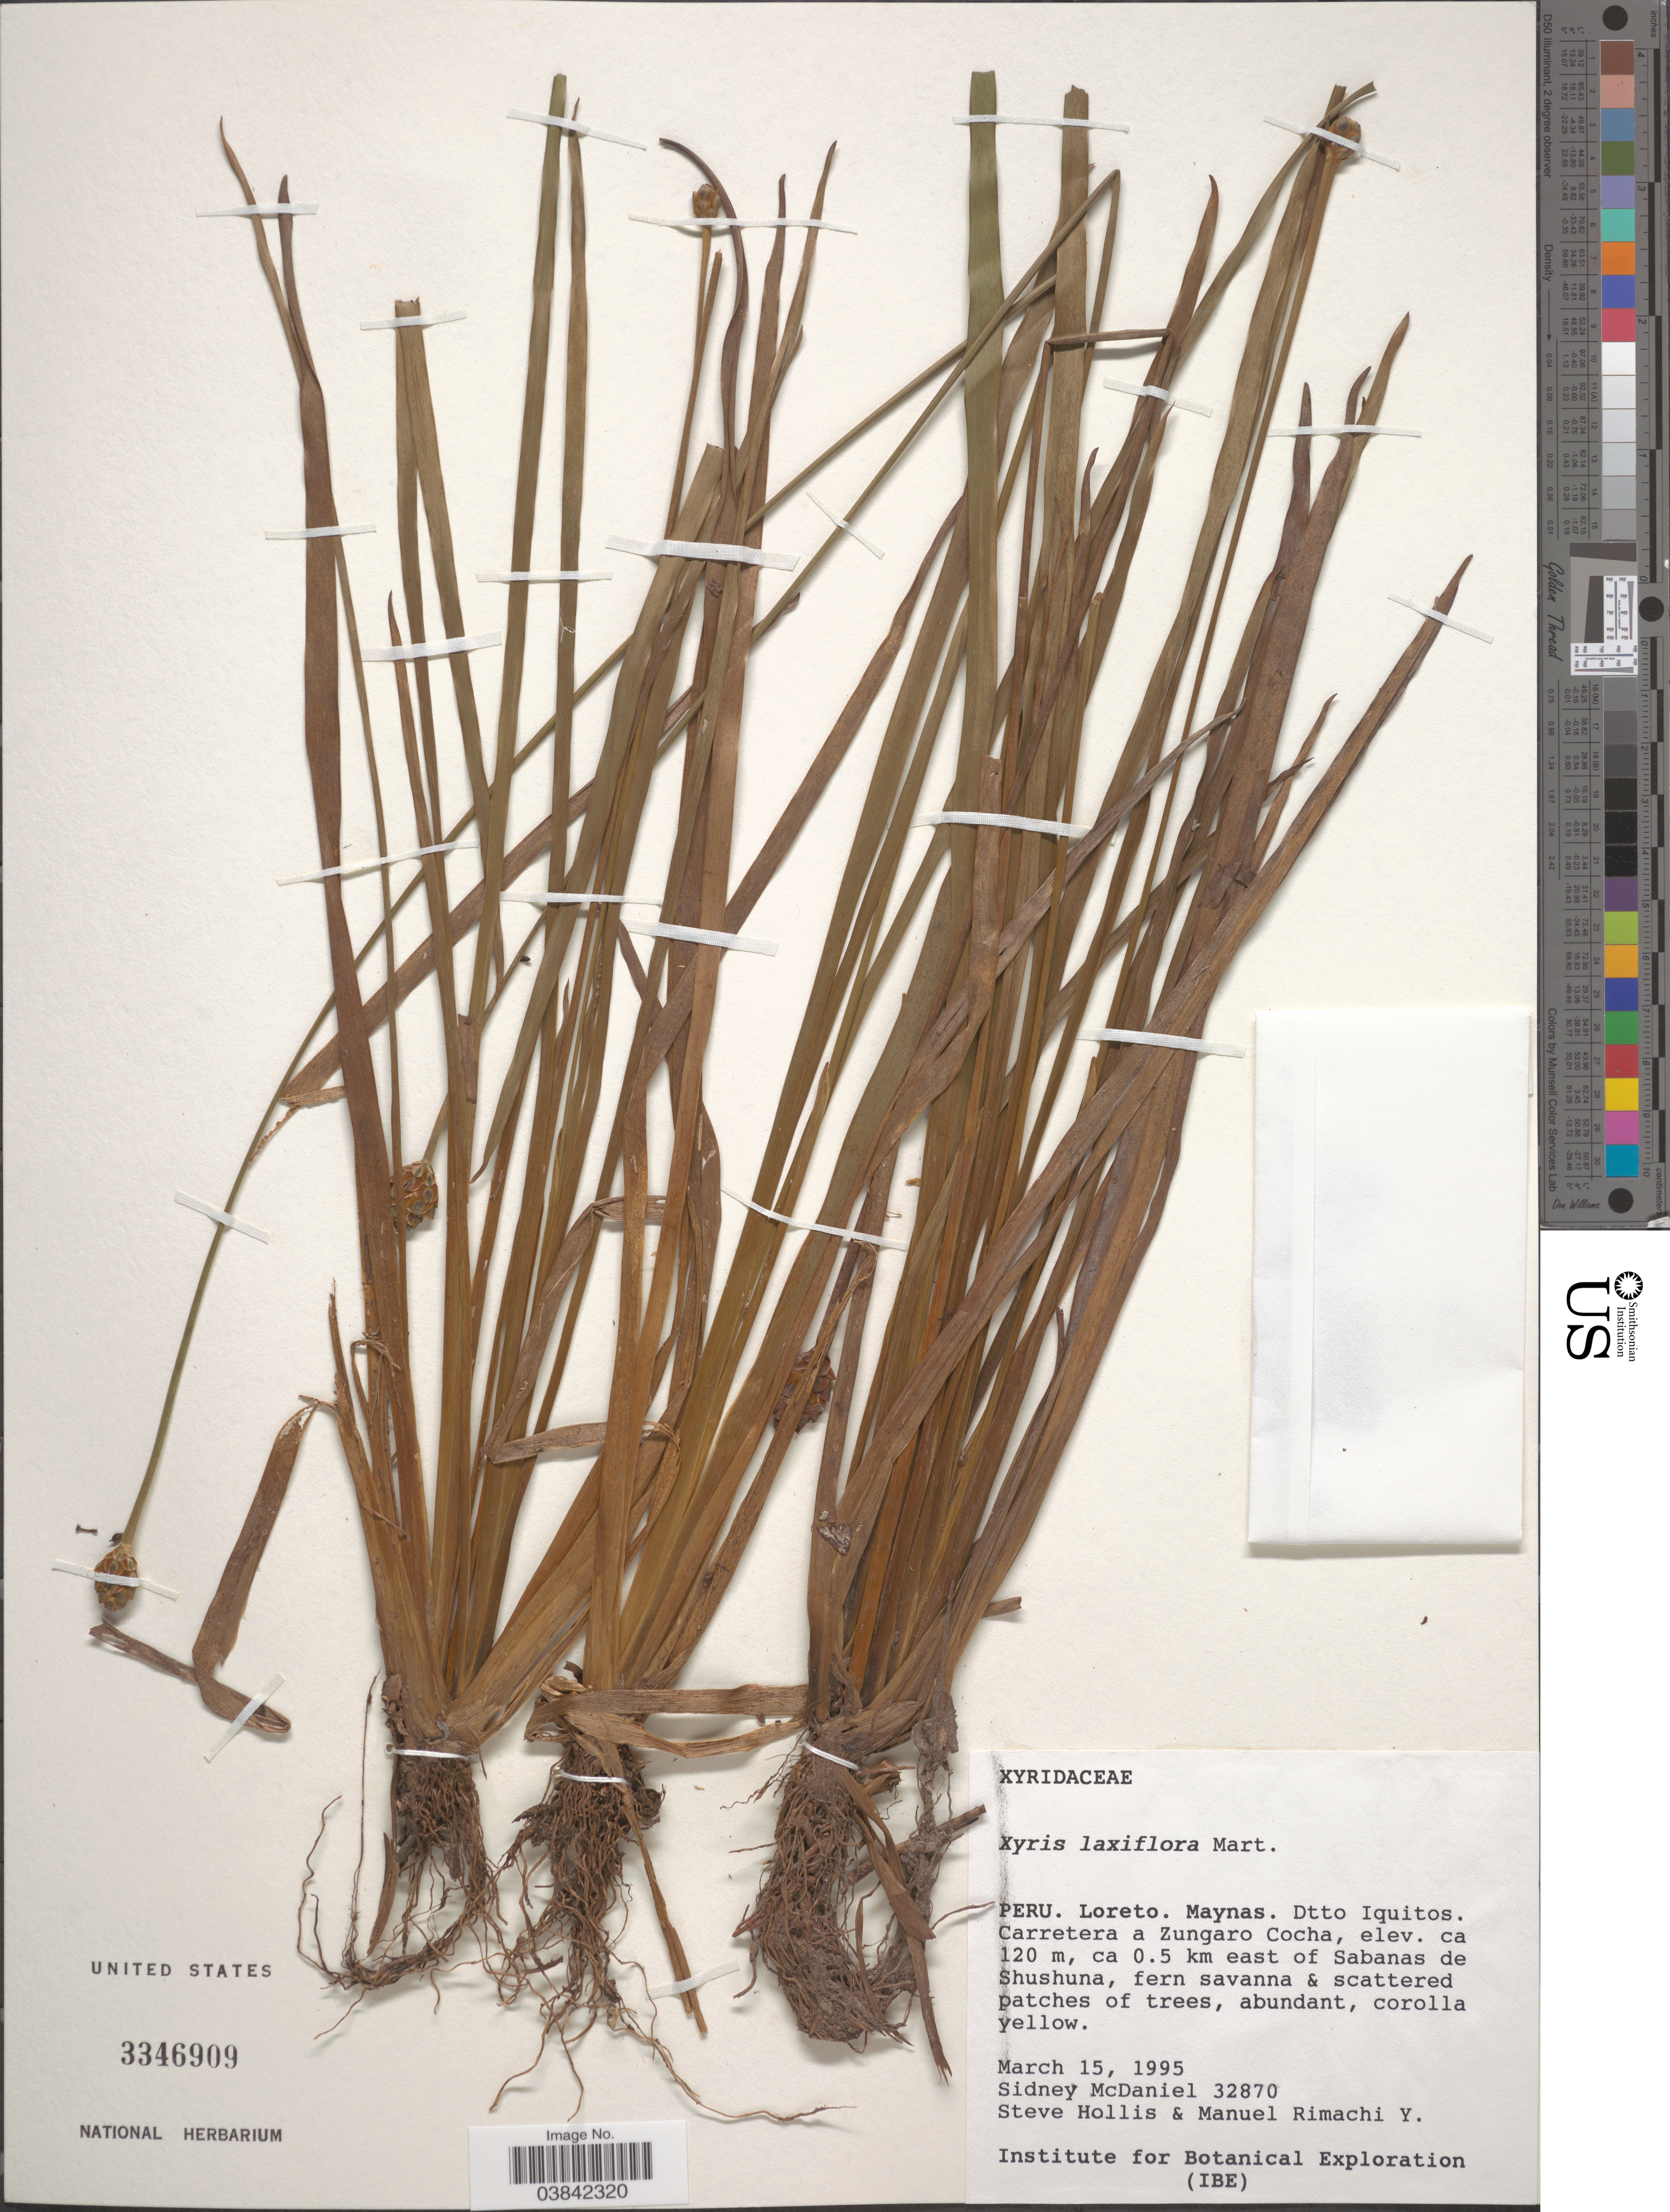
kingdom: Plantae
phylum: Tracheophyta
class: Liliopsida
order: Poales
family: Xyridaceae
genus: Xyris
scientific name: Xyris laxifolia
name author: Mart.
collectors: S. McDaniel, S. Hollis & M. Rimachi Y.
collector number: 32870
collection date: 1995-03-15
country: Peru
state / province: Loreto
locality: Maynas. Dtto Iquitos. Carretera a Zungaro Cocha, ca 0.5 km east of Sabanas de Shushuna.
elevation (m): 120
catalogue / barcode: US 3346909